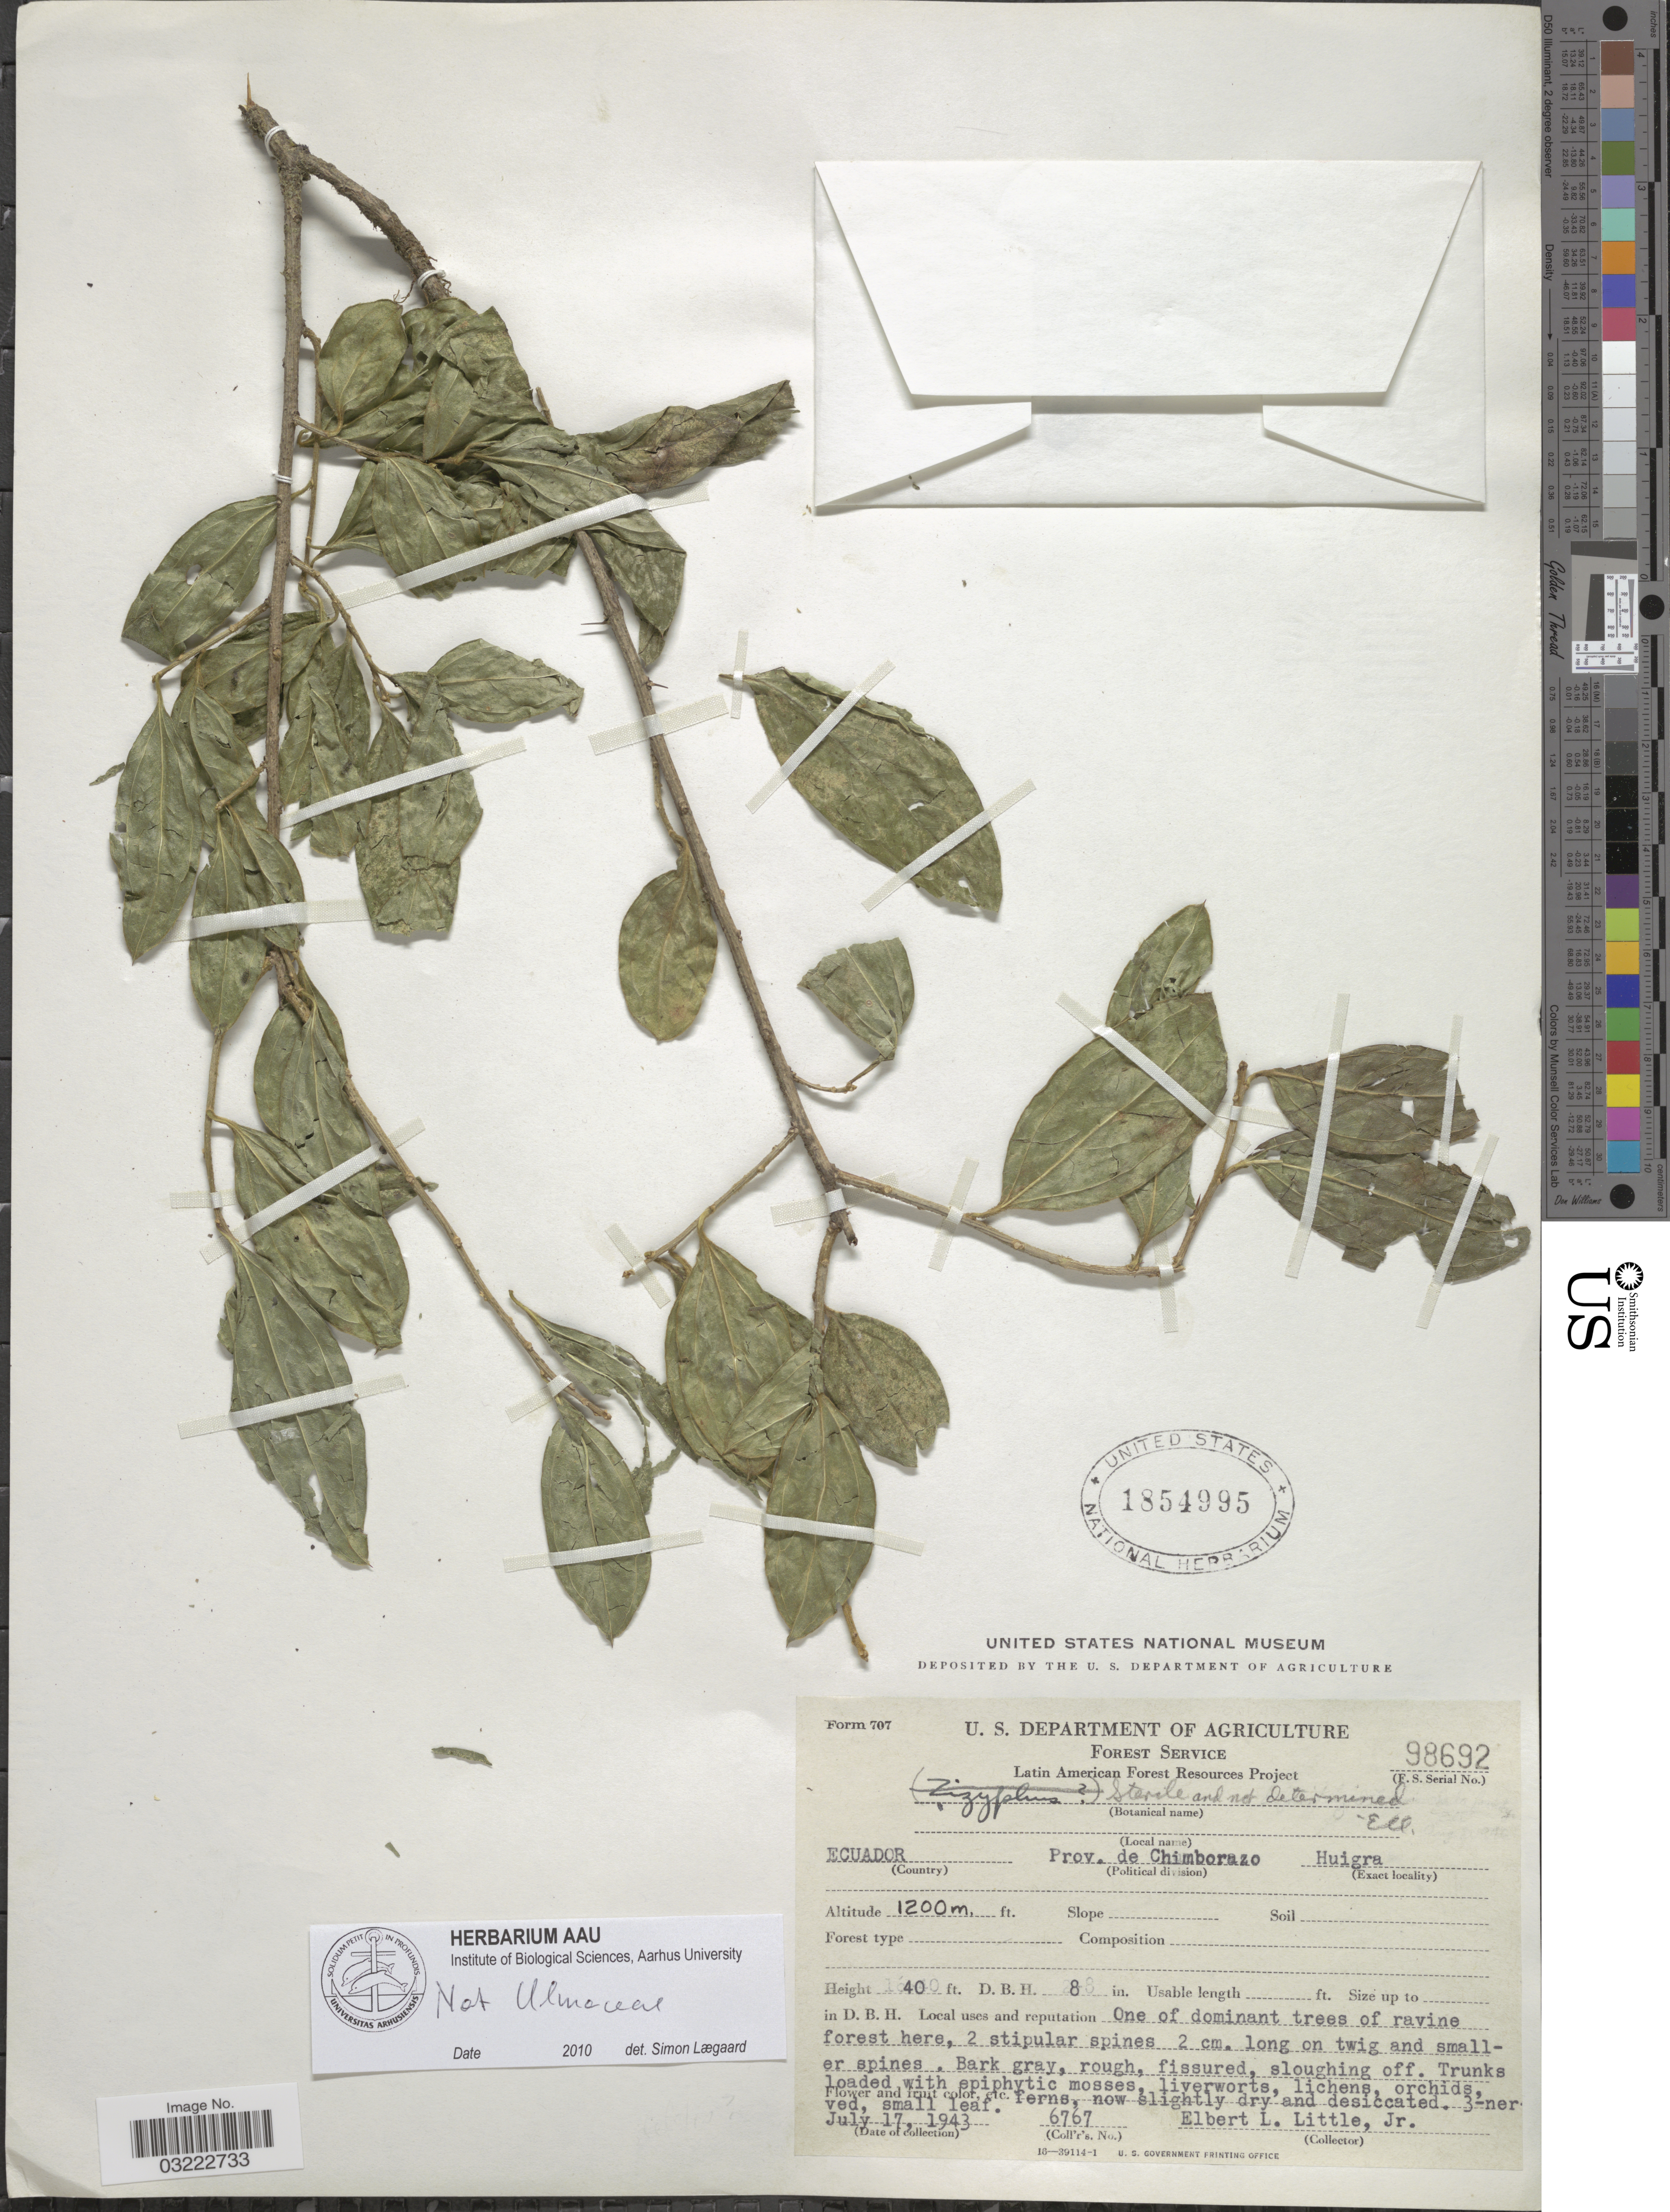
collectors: E. L. Little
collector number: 6767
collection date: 1943-07-17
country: Ecuador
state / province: Chimborazo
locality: Prov. de Chimborazo, Huigra.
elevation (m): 1200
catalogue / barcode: US 1854995